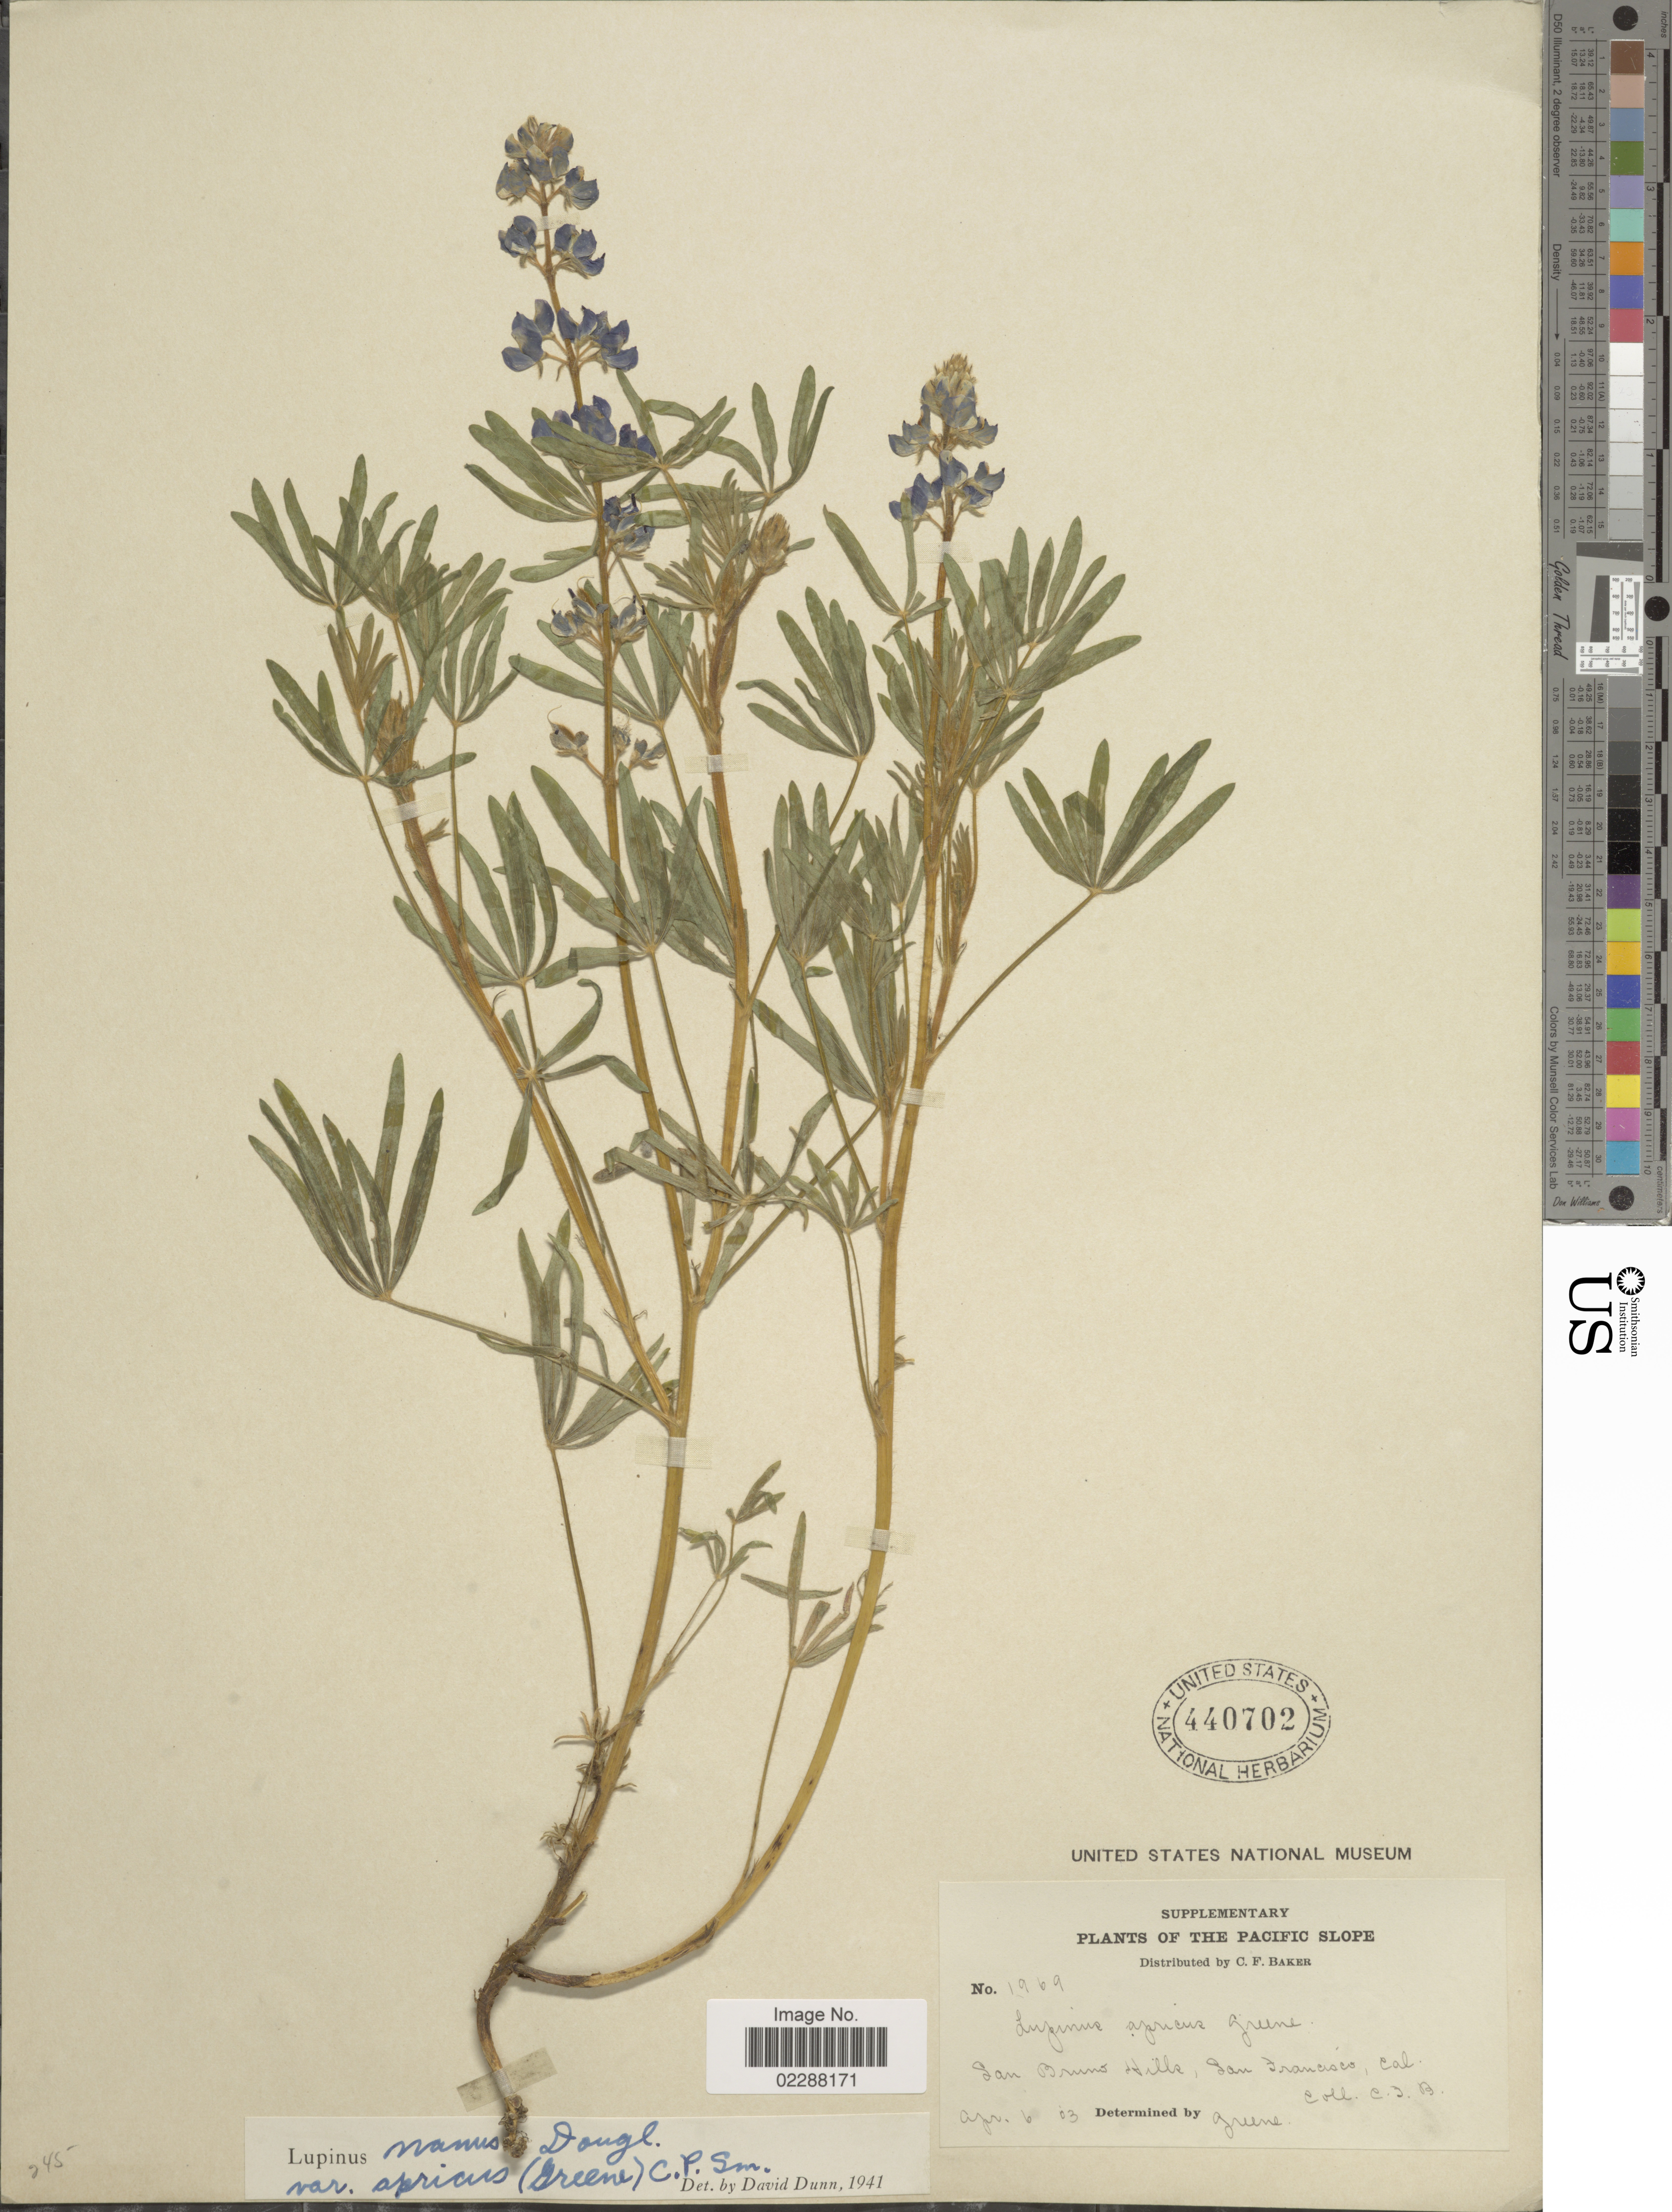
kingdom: Plantae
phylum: Tracheophyta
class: Magnoliopsida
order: Fabales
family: Fabaceae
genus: Lupinus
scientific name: Lupinus vallicola subsp. apricus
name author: (Greene) D.B. Dunn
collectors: C. F. Baker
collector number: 1969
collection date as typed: Transcribed d/m/y: 6/4/3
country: United States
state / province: California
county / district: San Francisco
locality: The Pacific Slopes, San Bruno Hills, San Francisco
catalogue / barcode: US 440702